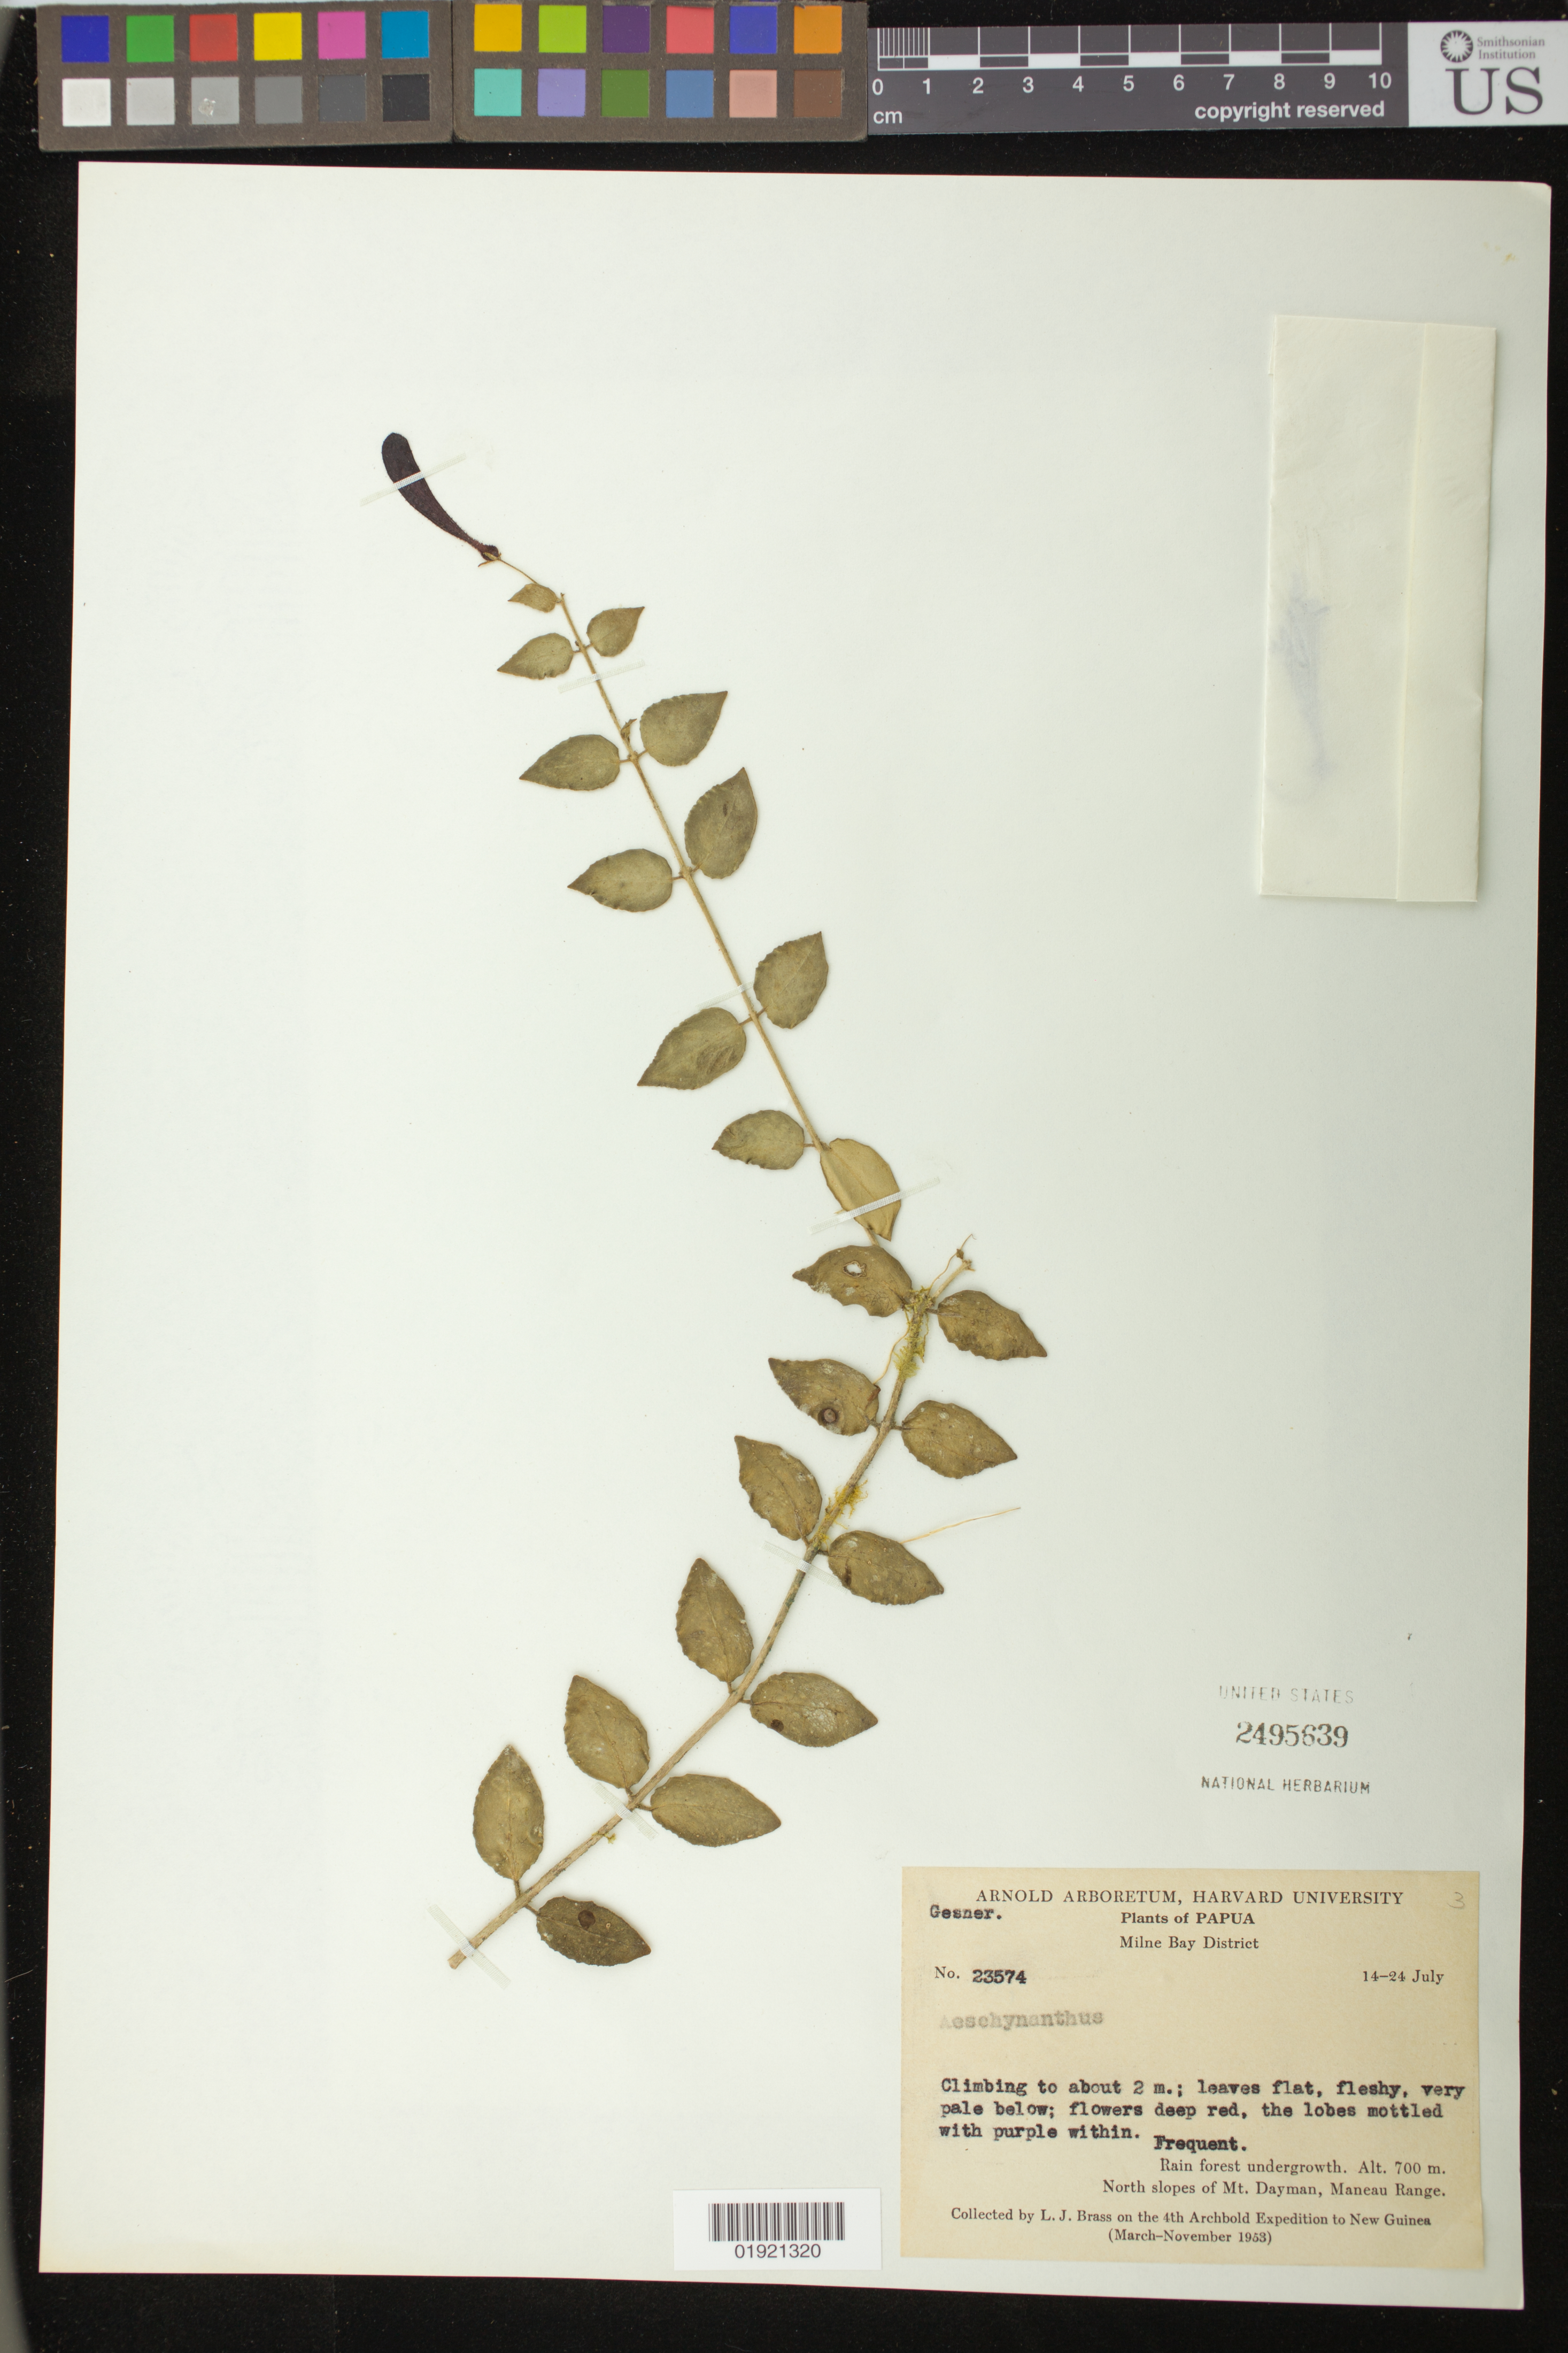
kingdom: Plantae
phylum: Tracheophyta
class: Magnoliopsida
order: Lamiales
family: Gesneriaceae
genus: Aeschynanthus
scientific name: Aeschynanthus sp.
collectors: L. J. Brass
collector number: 23574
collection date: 1953-07-14/1953-07-24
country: Papua New Guinea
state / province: Milne Bay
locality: North slopes of Mt. Dayman, Maneau Range.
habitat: Rain forest undergrowth.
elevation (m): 700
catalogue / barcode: US 2495639